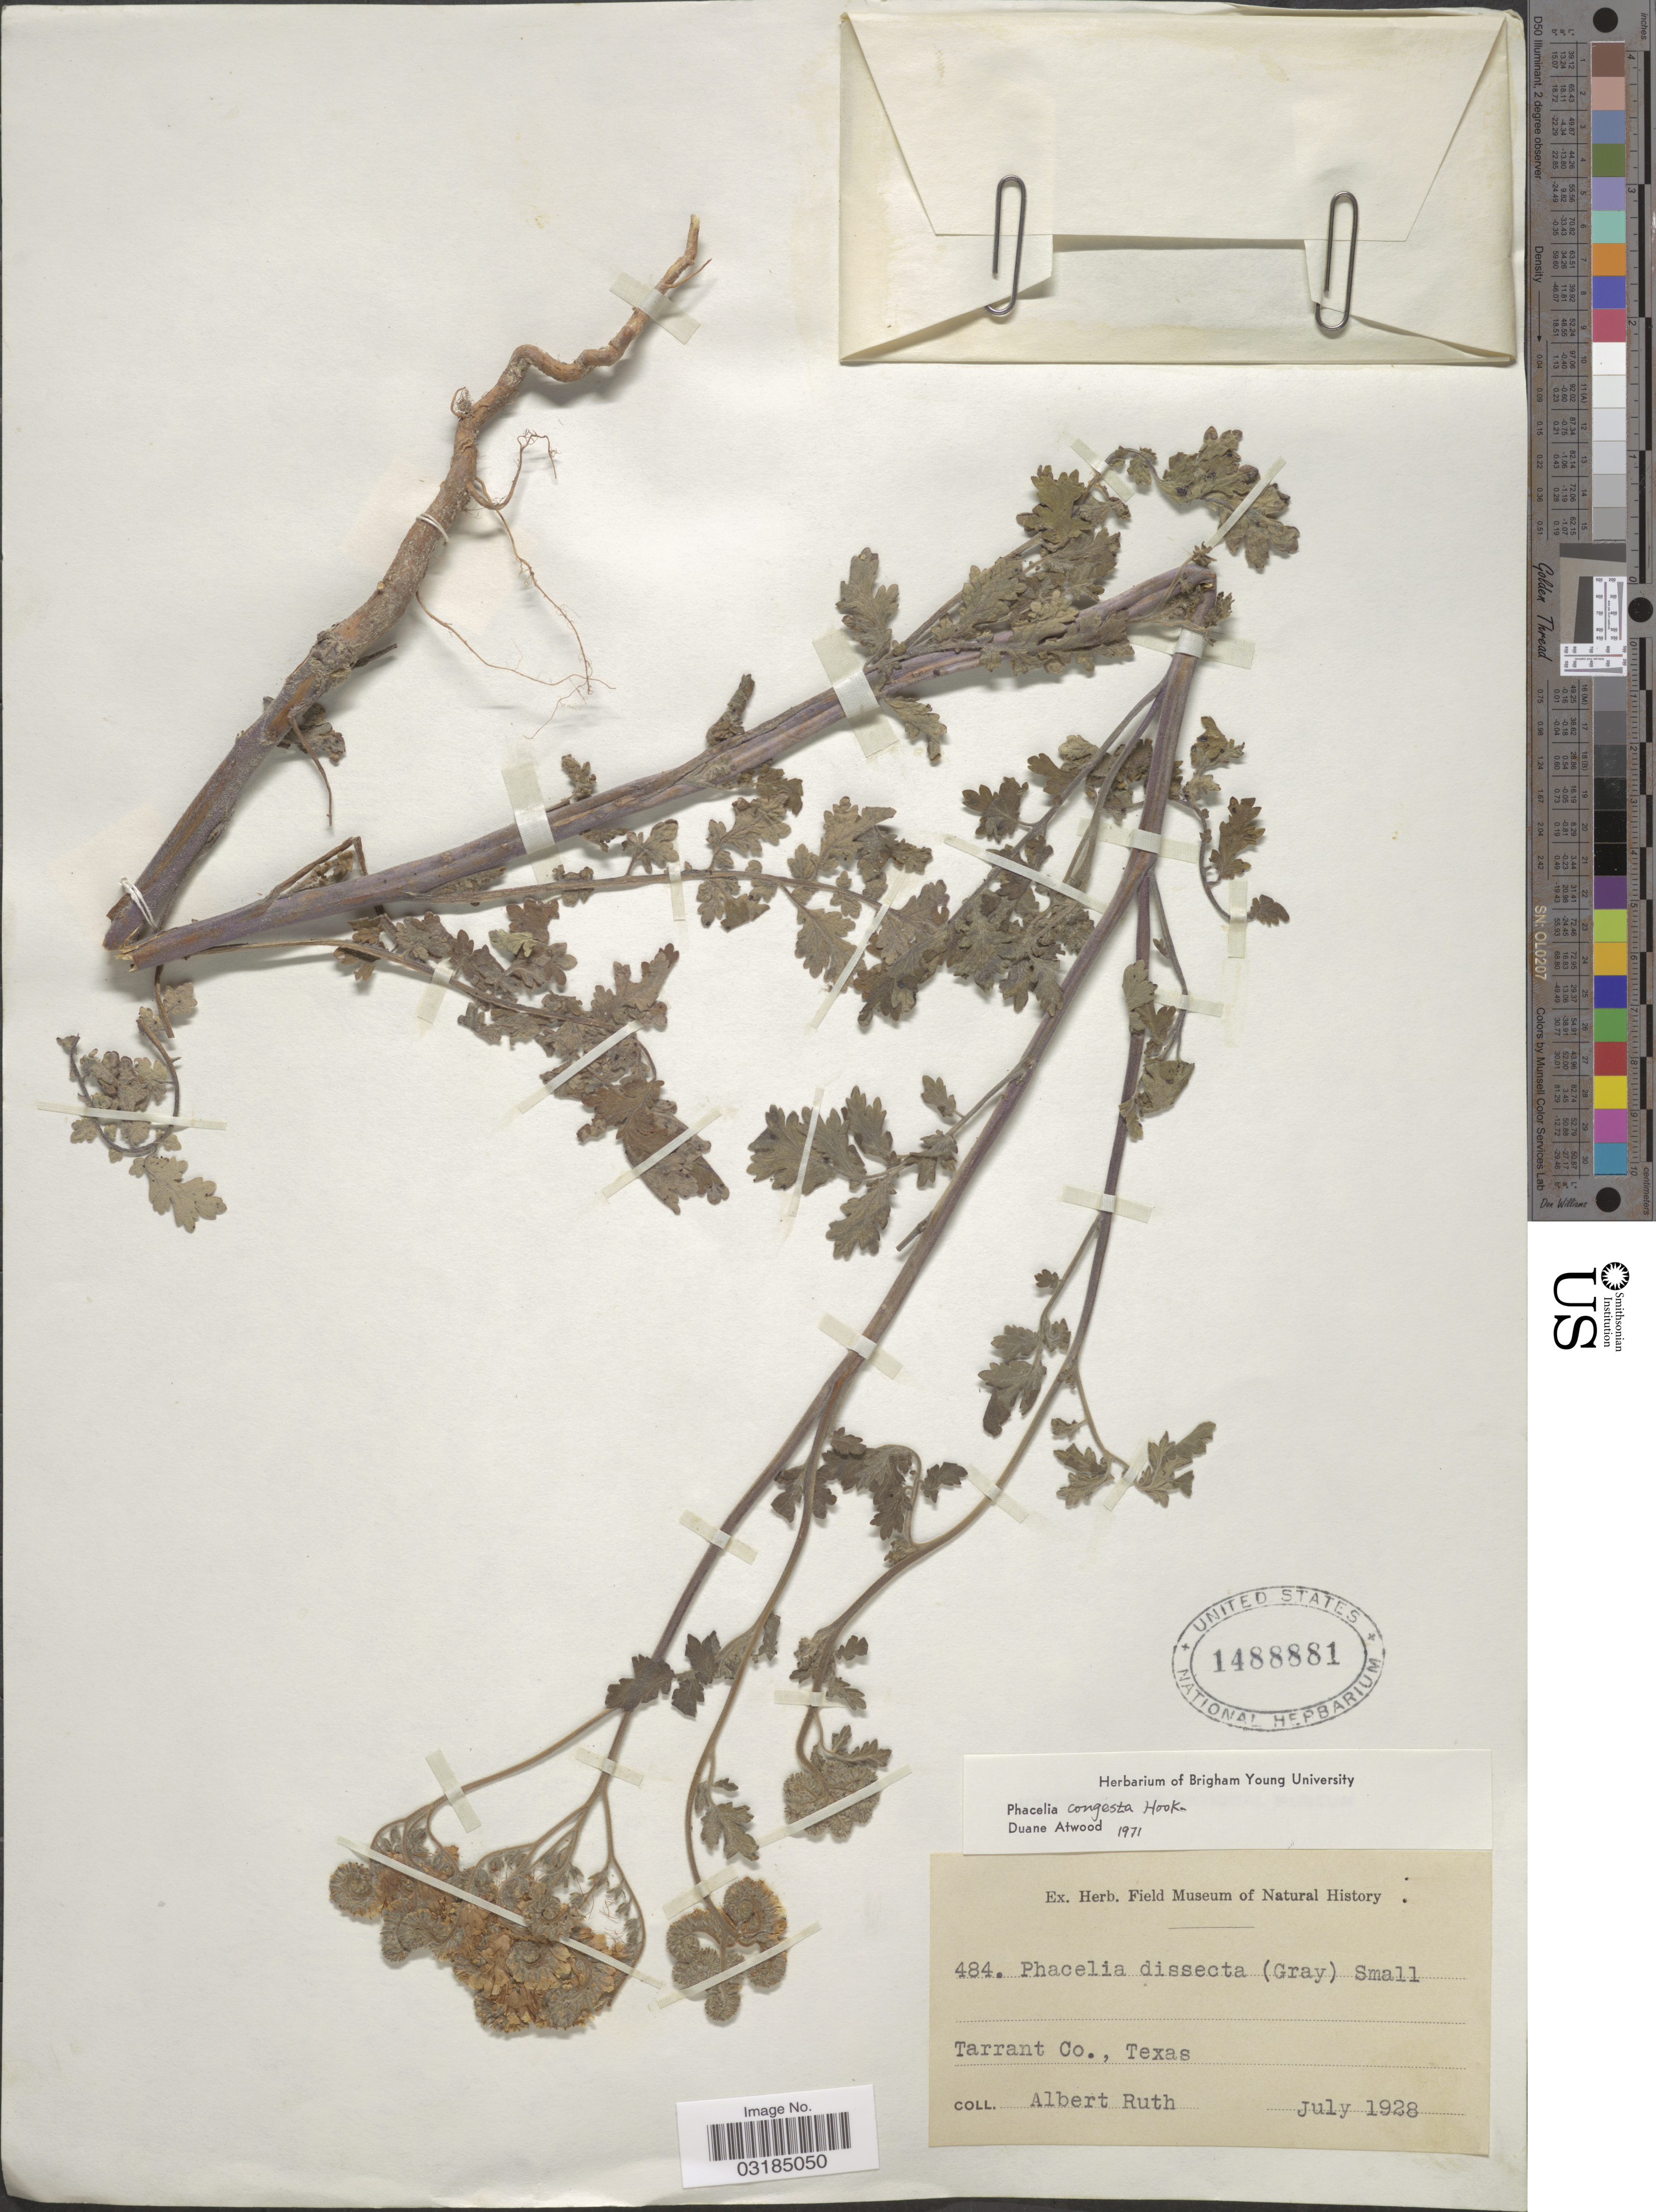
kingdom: Plantae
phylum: Tracheophyta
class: Magnoliopsida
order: Boraginales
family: Hydrophyllaceae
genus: Phacelia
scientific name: Phacelia congesta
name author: Hook.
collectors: A. Ruth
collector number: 484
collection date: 1928-07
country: United States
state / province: Texas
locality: Tarrant Co.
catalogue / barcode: US 1488881